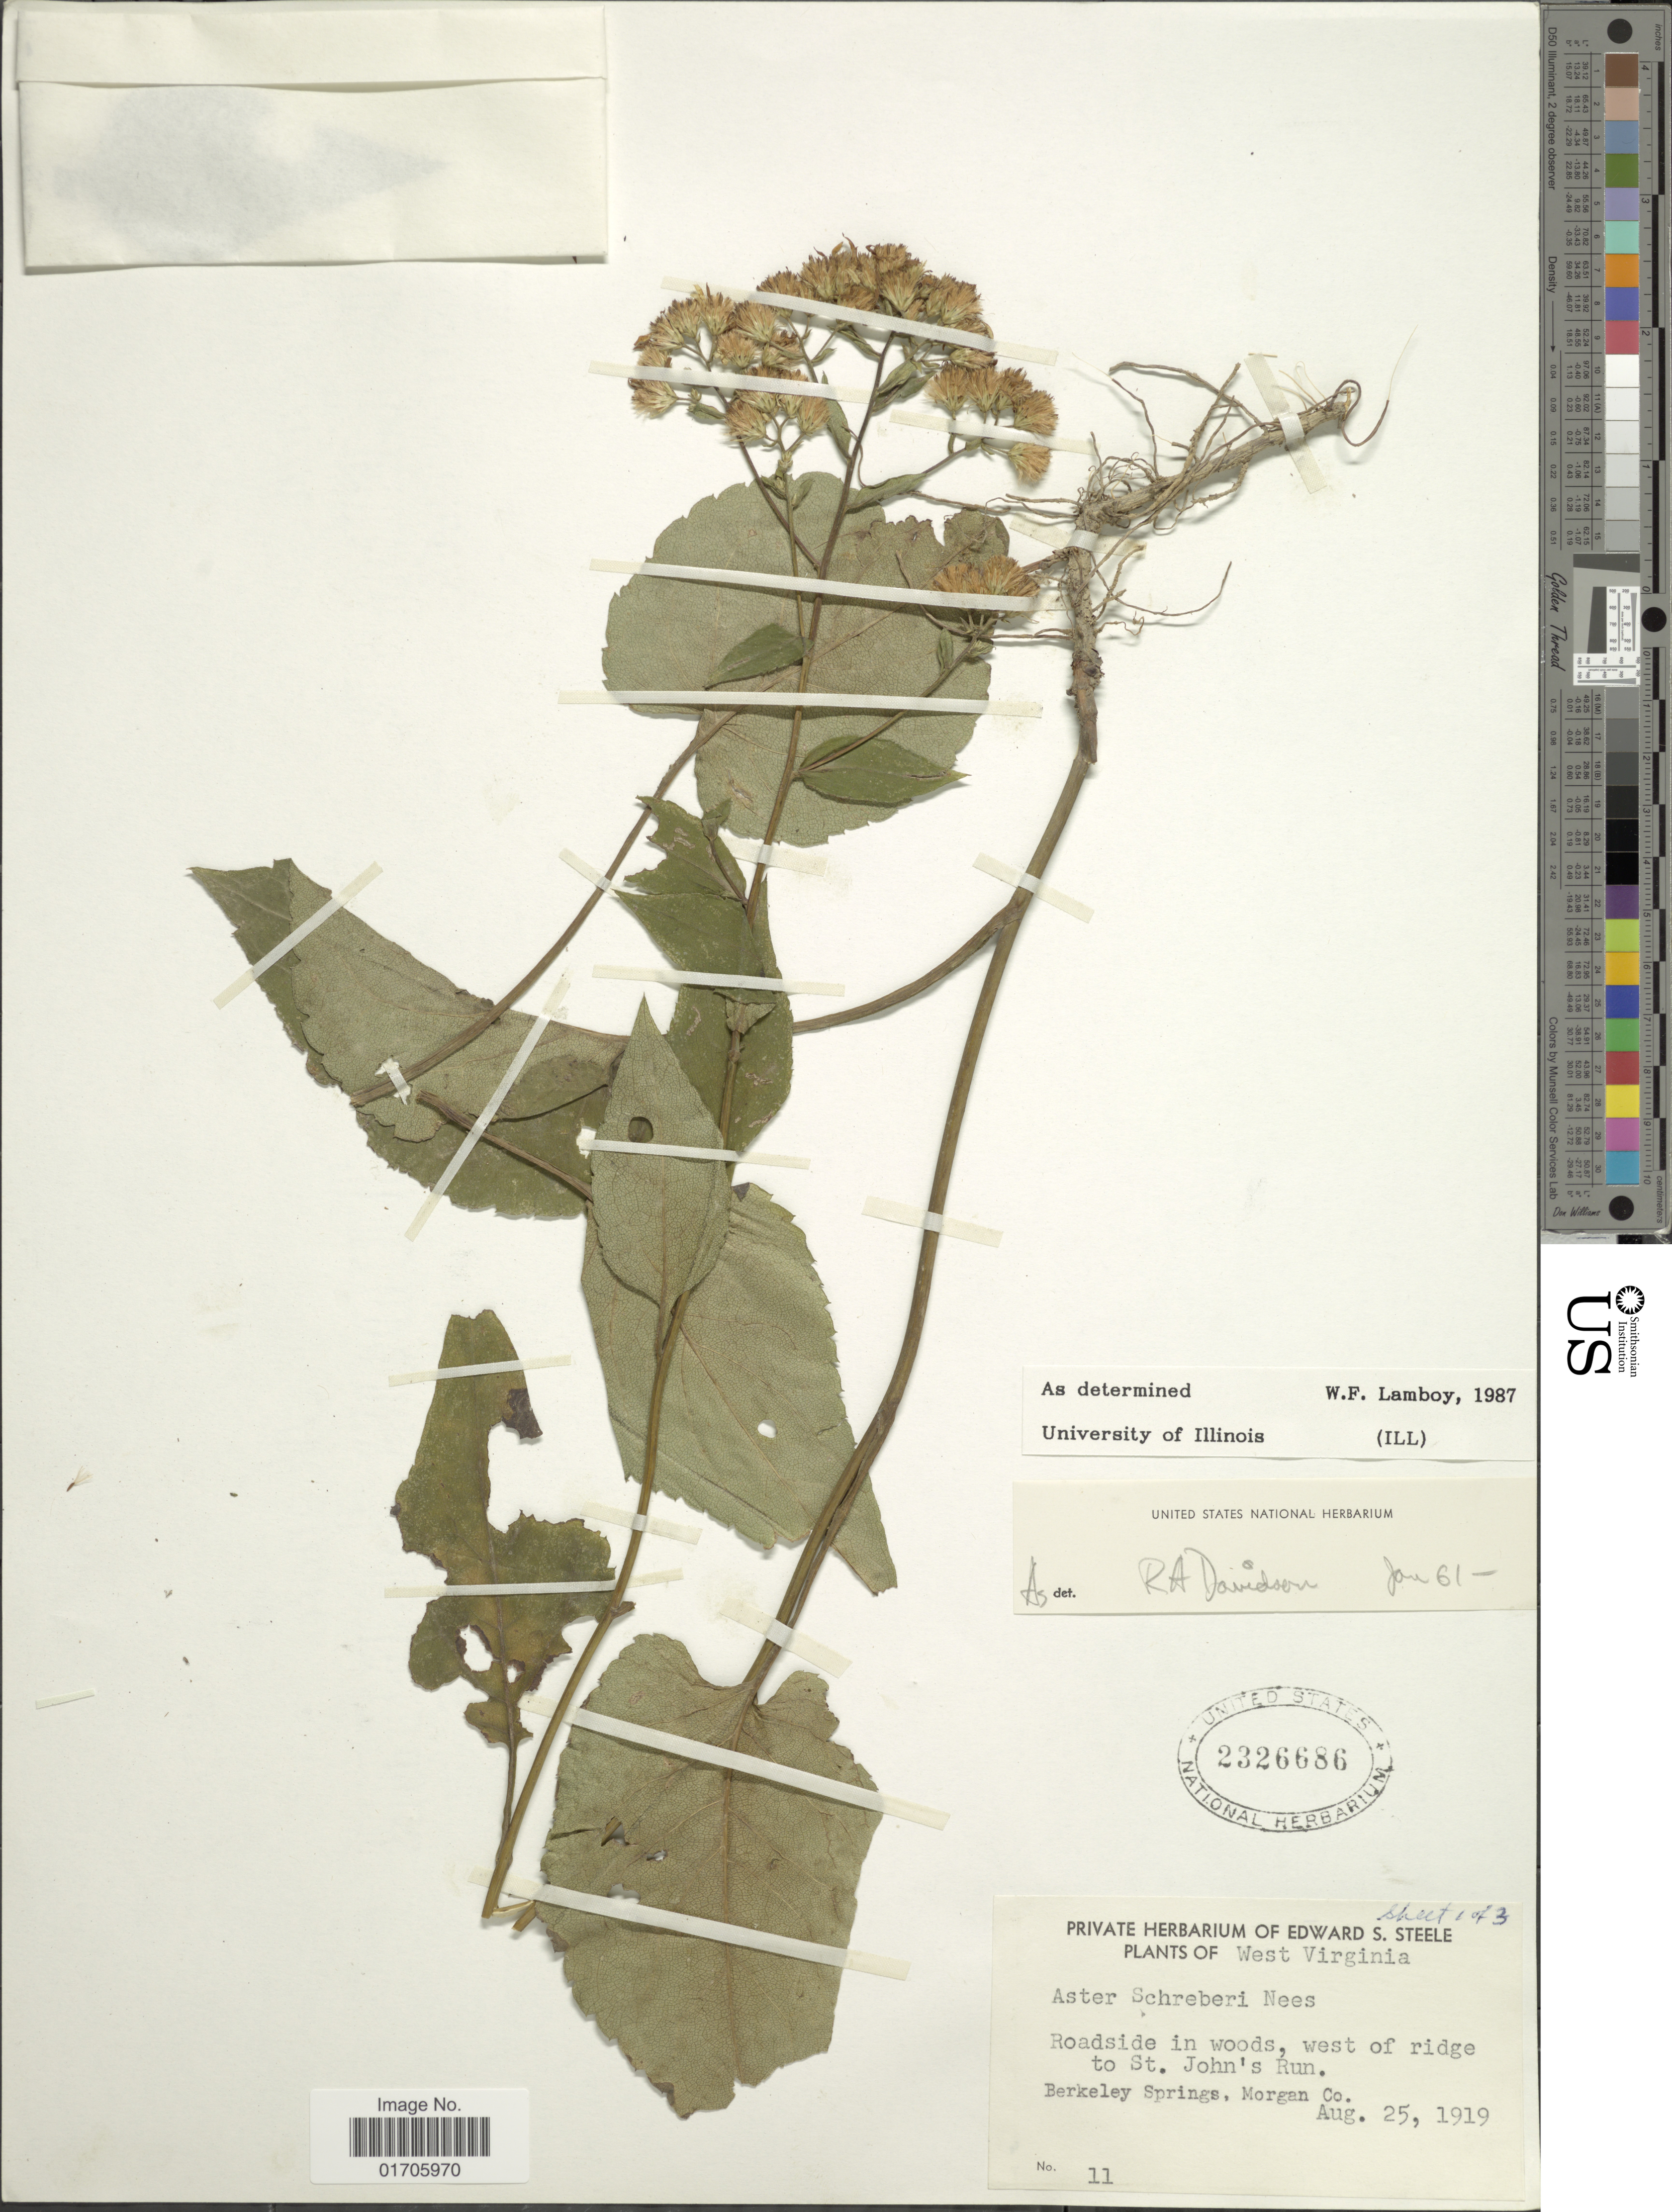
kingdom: Plantae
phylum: Tracheophyta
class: Magnoliopsida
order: Asterales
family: Asteraceae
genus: Eurybia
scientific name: Eurybia schreberi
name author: (Nees) Nees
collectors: ex herb. Edward S. Steele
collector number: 11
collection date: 1919-08-25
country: United States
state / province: West Virginia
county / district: Morgan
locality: West Virginia. Roadside in woods, west of ridge to St. John's Run. berkeley Springs, Morgan Co.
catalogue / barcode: US 2326686